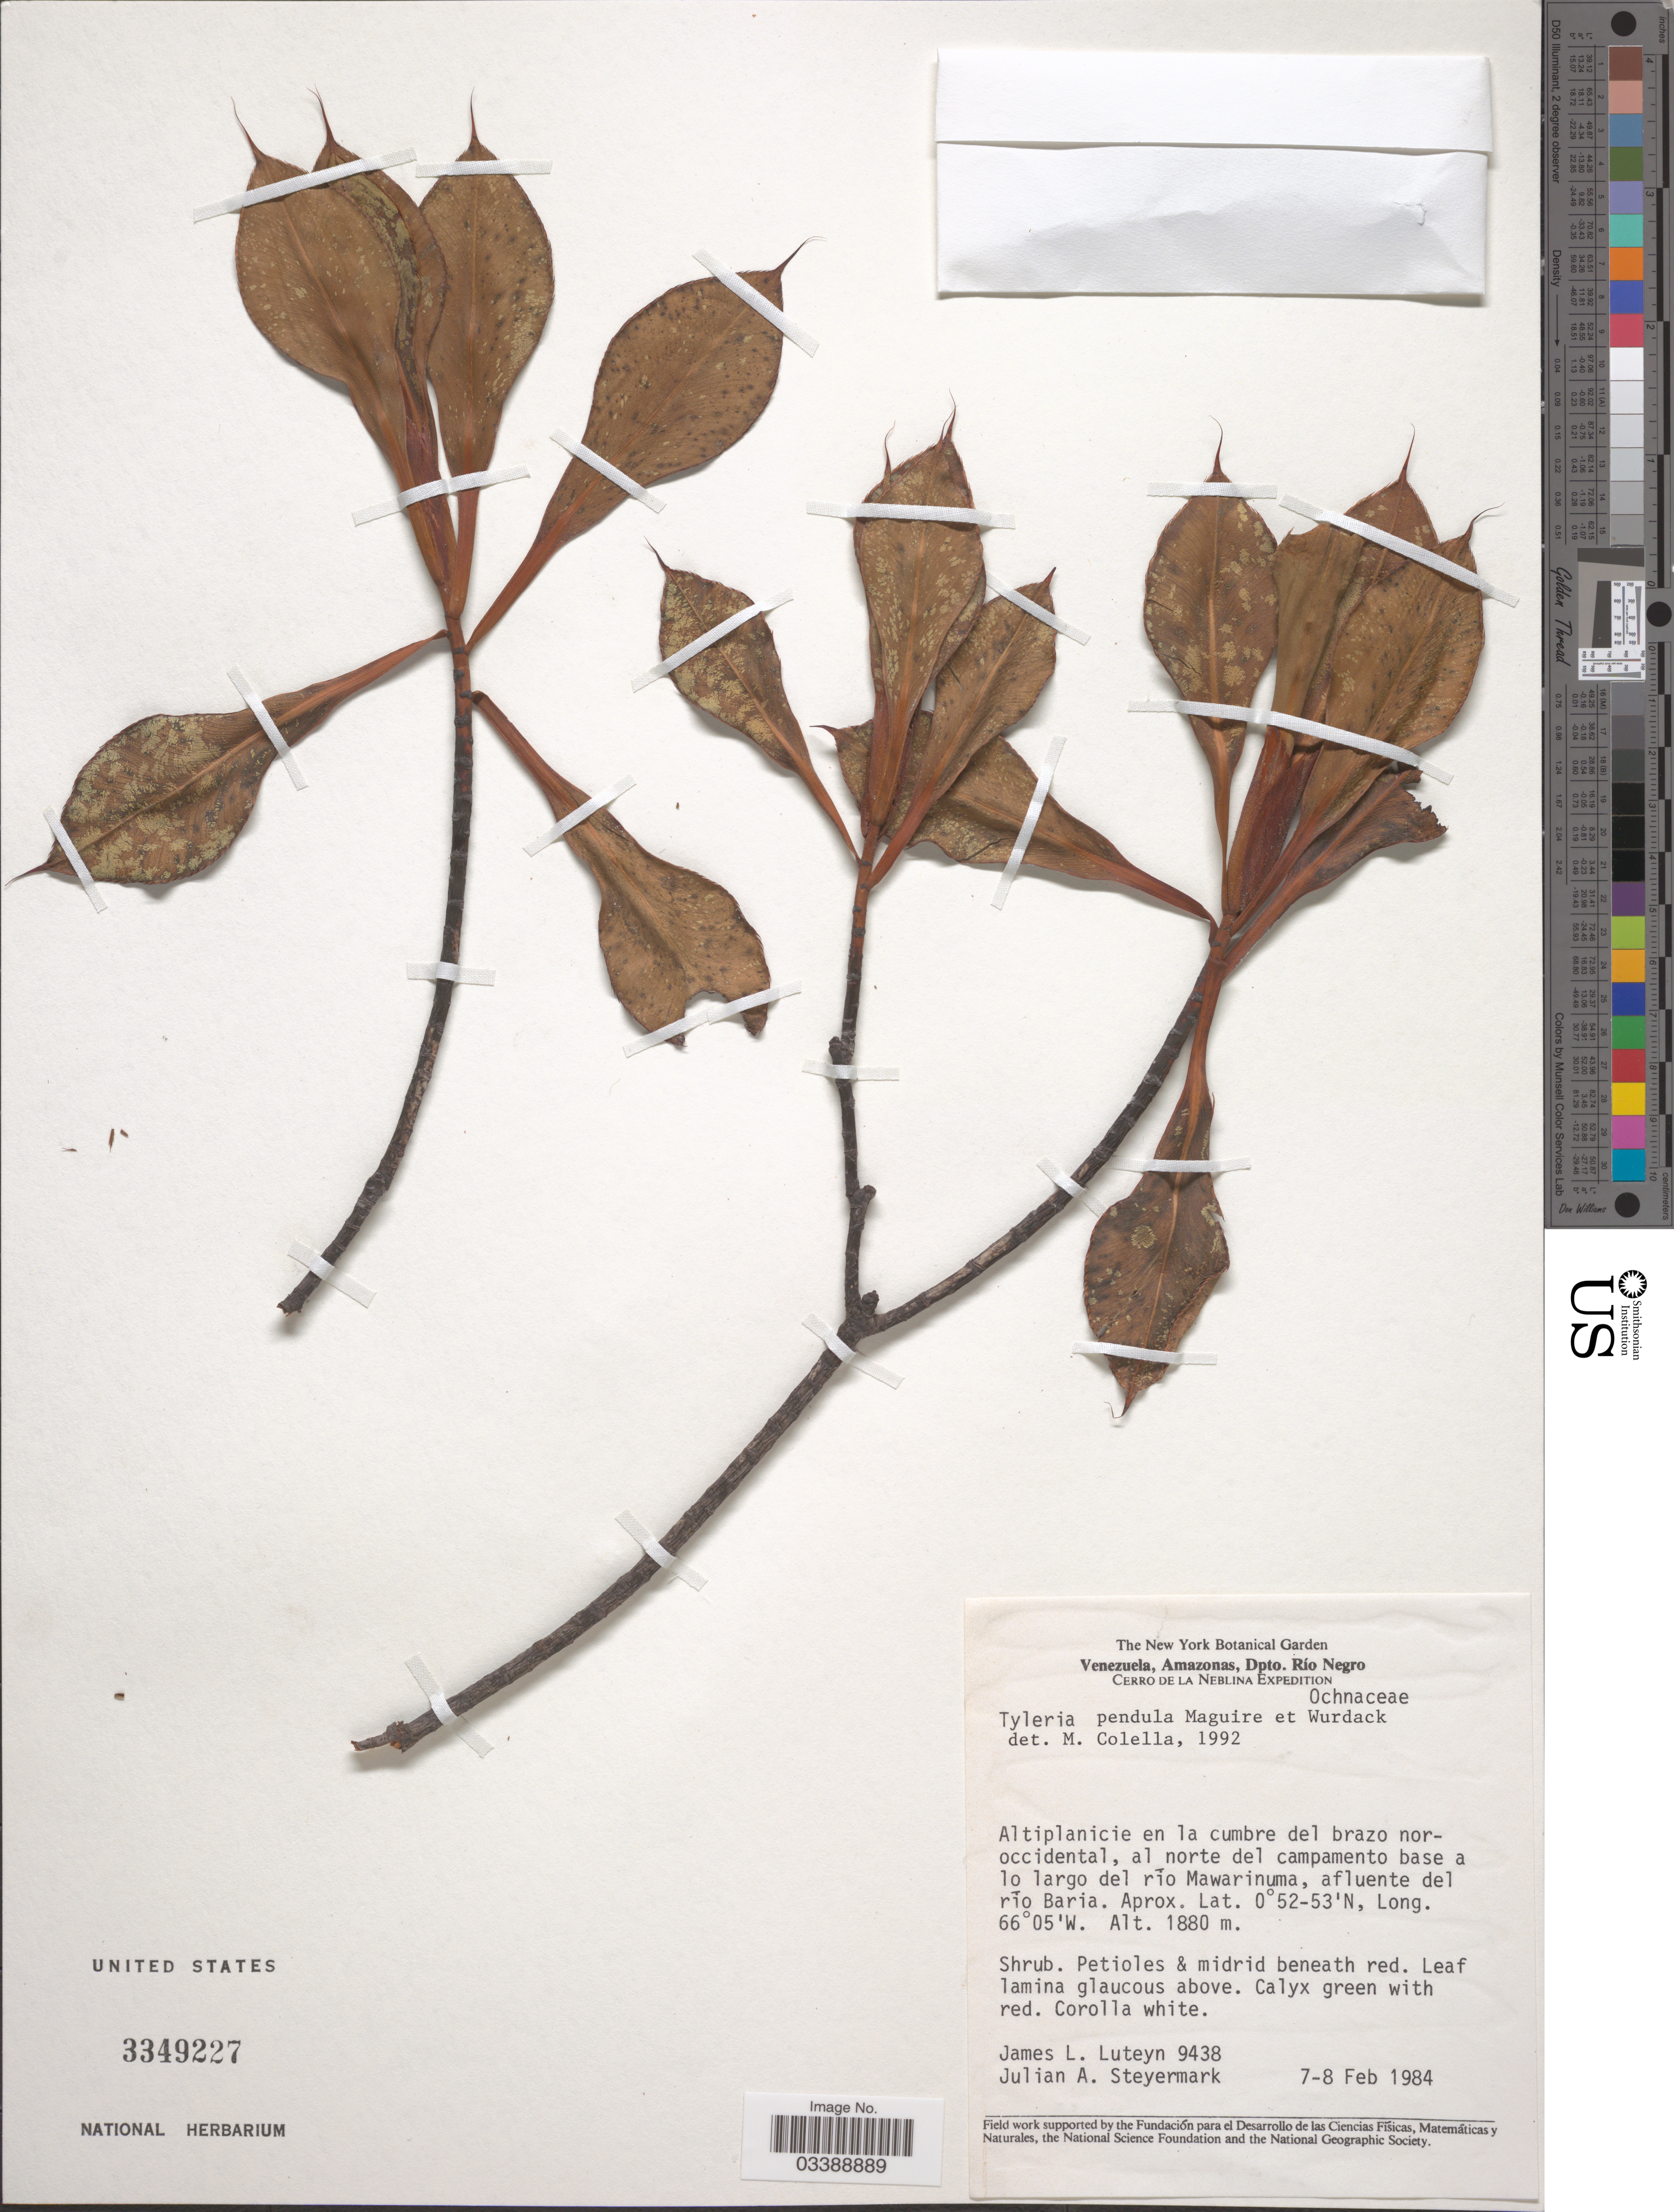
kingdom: Plantae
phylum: Tracheophyta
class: Magnoliopsida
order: Malpighiales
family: Ochnaceae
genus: Tyleria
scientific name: Tyleria pendula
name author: Maguire & Wurdack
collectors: J. L. Luteyn & J. Steyermark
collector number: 9438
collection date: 1984-02-07/1984-02-08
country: Venezuela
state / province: Amazonas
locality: Dpto. Río Negro. Cerro de la Neblina. Altiplanicie en la cumbre del brazo nor-occidental, al norte del campamento base a lo largo del río Mawarinuma, afluente del río Baria.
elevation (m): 1880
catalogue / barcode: US 3349227